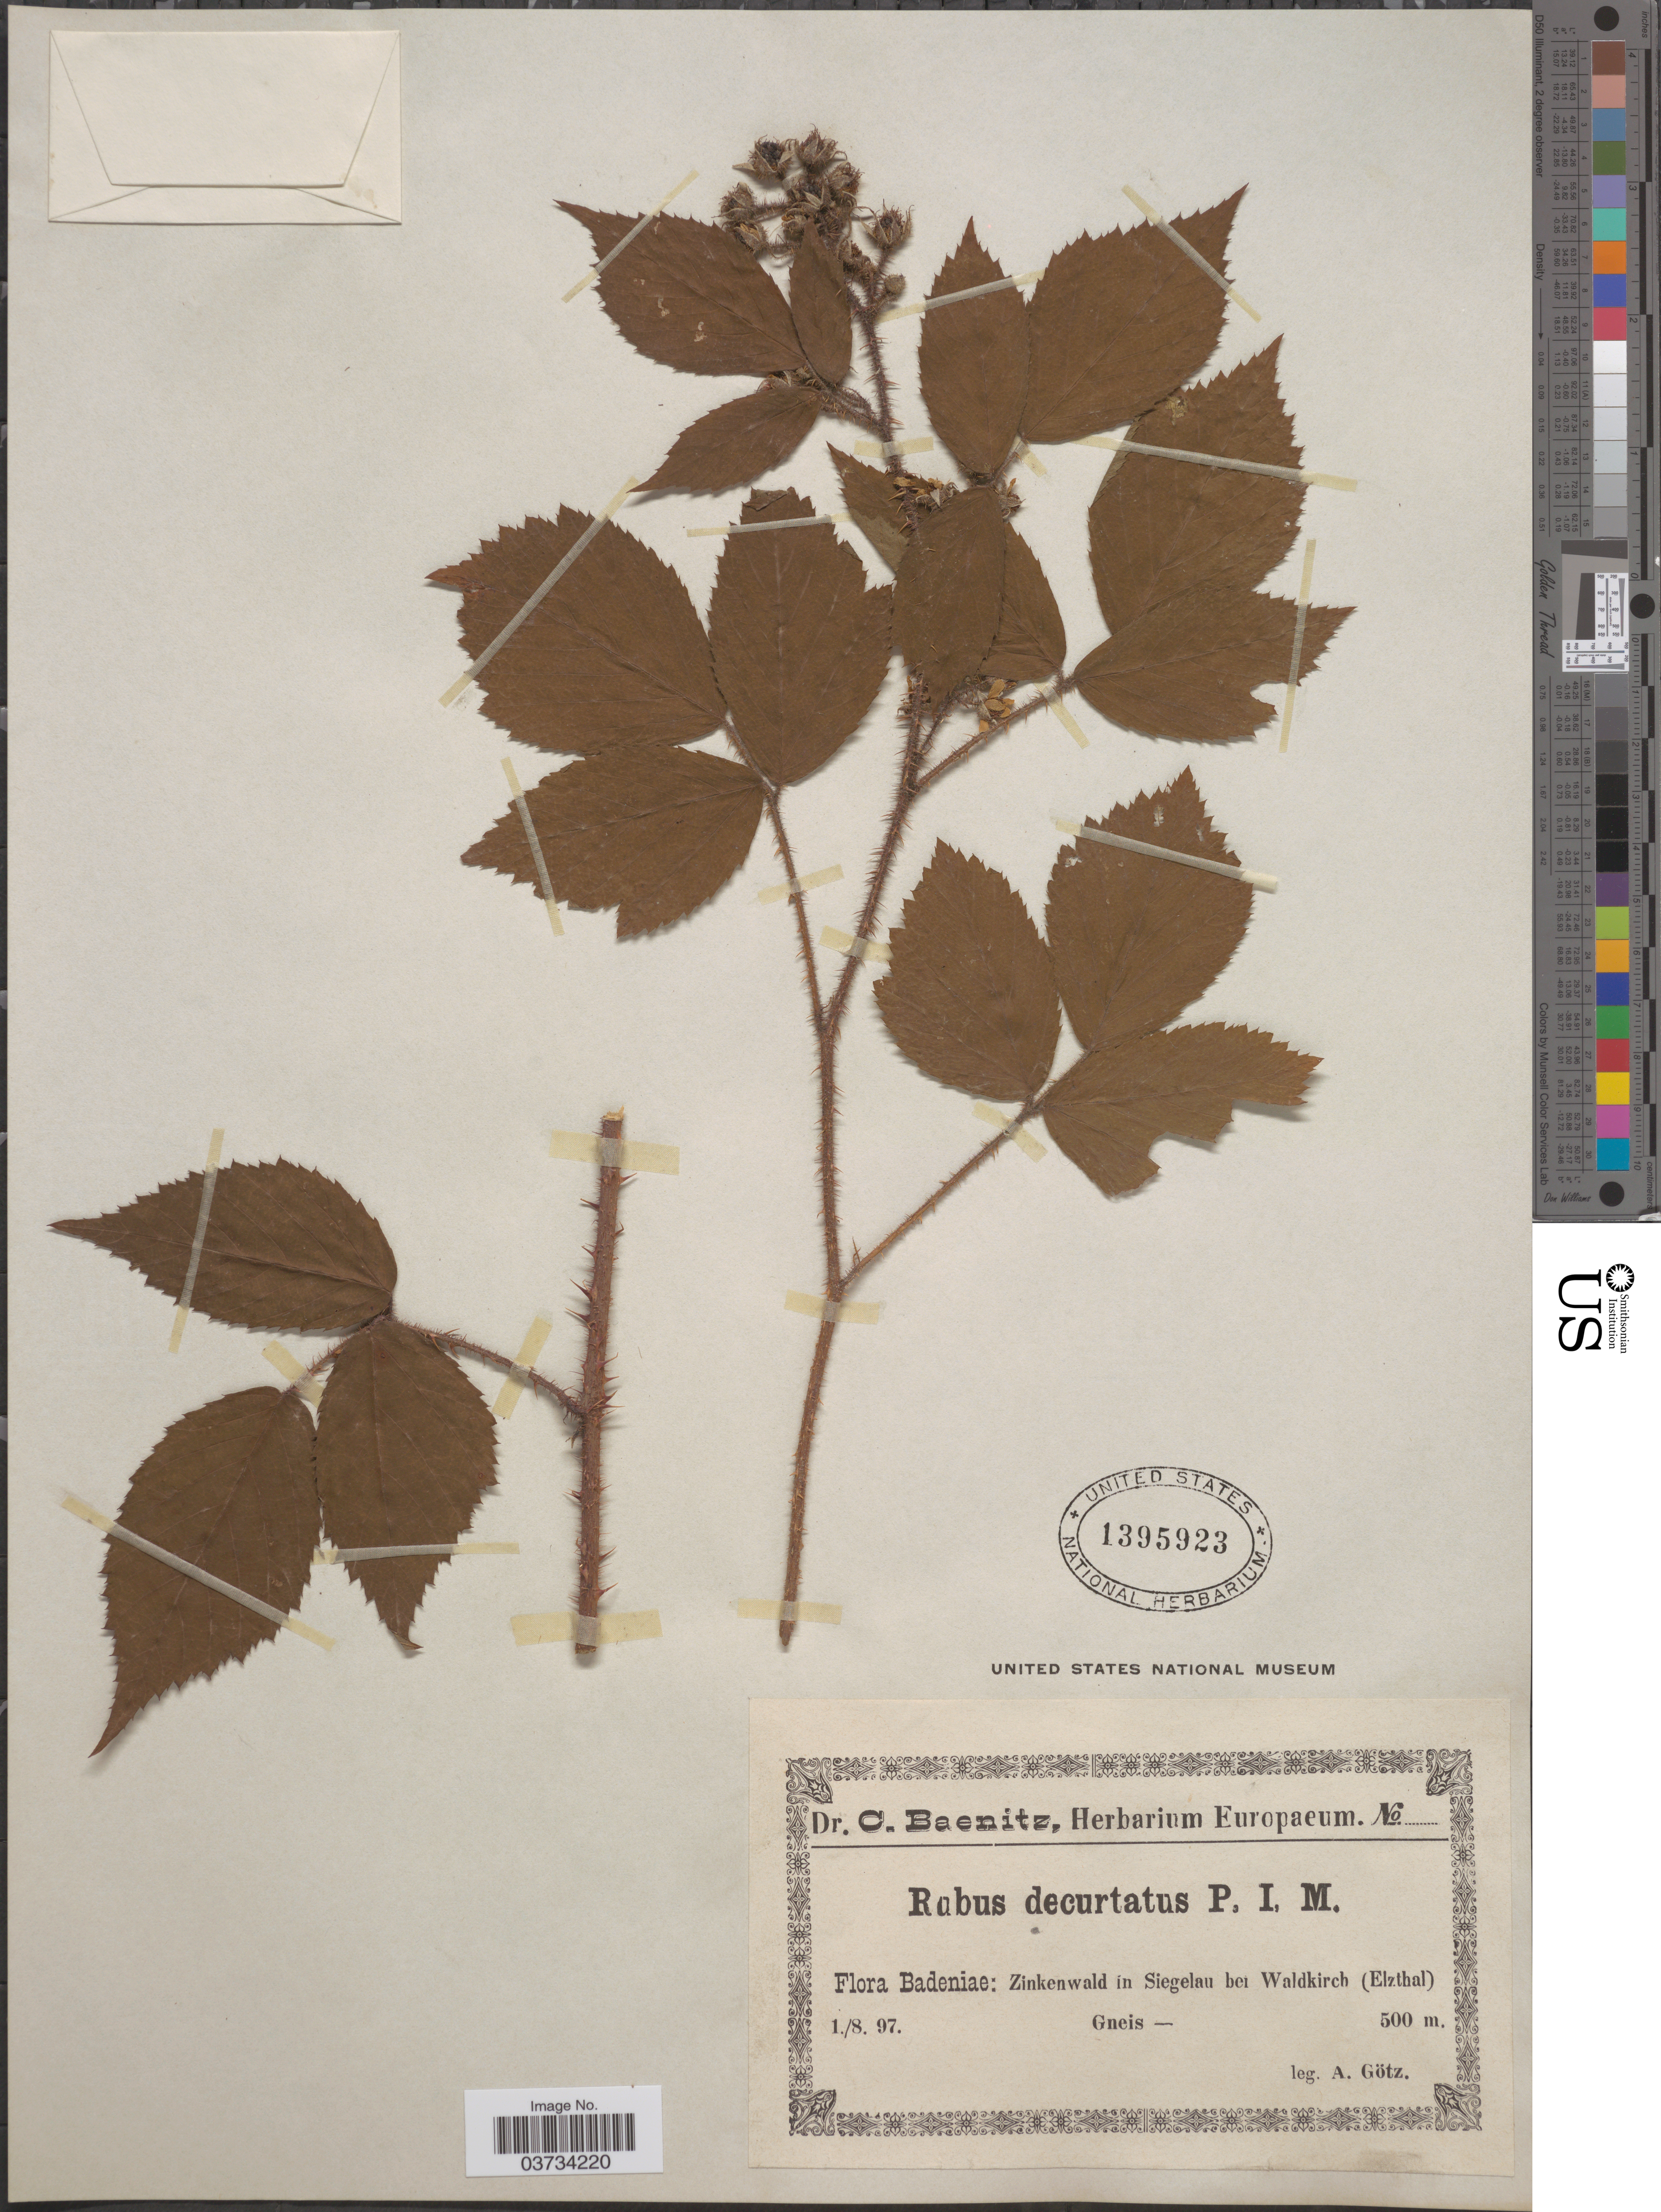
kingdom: Plantae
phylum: Tracheophyta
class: Magnoliopsida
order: Rosales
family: Rosaceae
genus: Rubus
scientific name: Rubus decurtatus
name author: P.J. Müll.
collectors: A. Götz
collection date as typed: Transcribed d/m/y: 1/8/97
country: Germany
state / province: Baden-Württemberg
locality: Badeniae: Zinkenwald in Siegelau bei Waldkirch (Elzthal). Gneis.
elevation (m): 500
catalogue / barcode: US 1395923